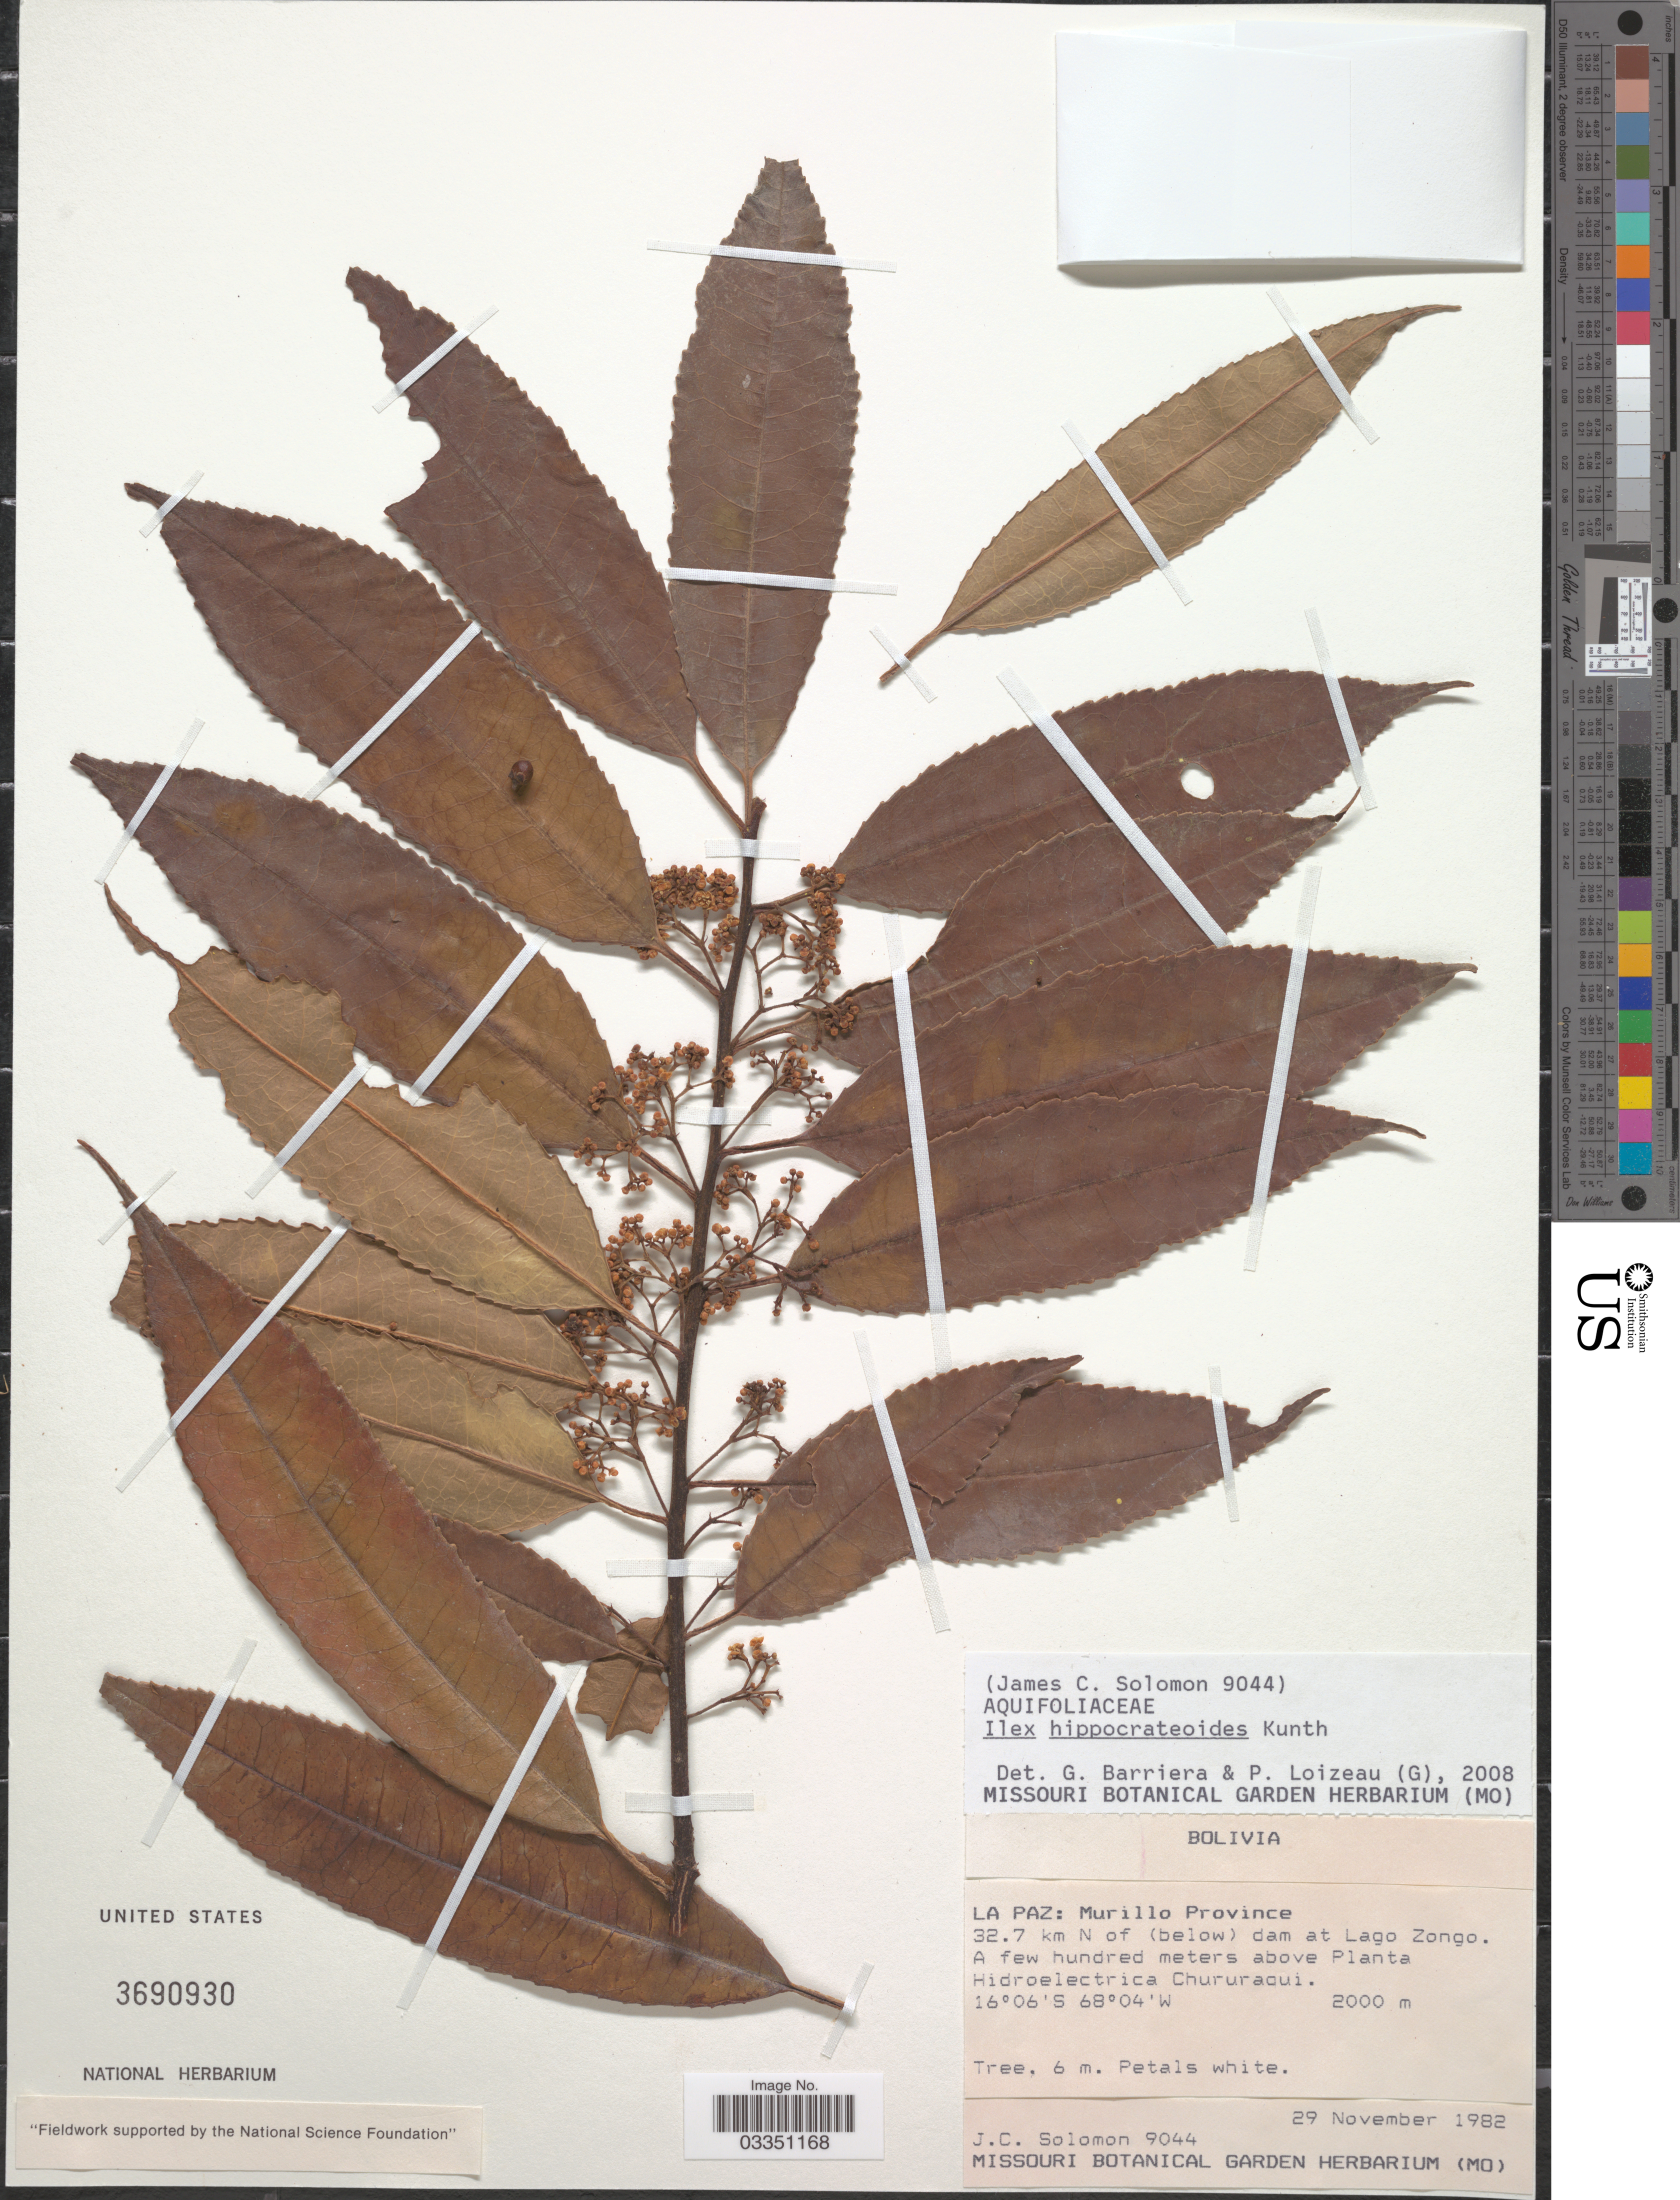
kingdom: Plantae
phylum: Tracheophyta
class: Magnoliopsida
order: Aquifoliales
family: Aquifoliaceae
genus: Ilex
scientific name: Ilex hippocrateoides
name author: Kunth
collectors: J. C. Solomon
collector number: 9044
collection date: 1982-11-29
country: Bolivia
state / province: La Paz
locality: Murillo Province 32.7 km N of (below) dam at Lago Zongo. A few hundreds meters above Planta Hidroelctrica Chururaqui.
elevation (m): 2000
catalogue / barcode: US 3690930